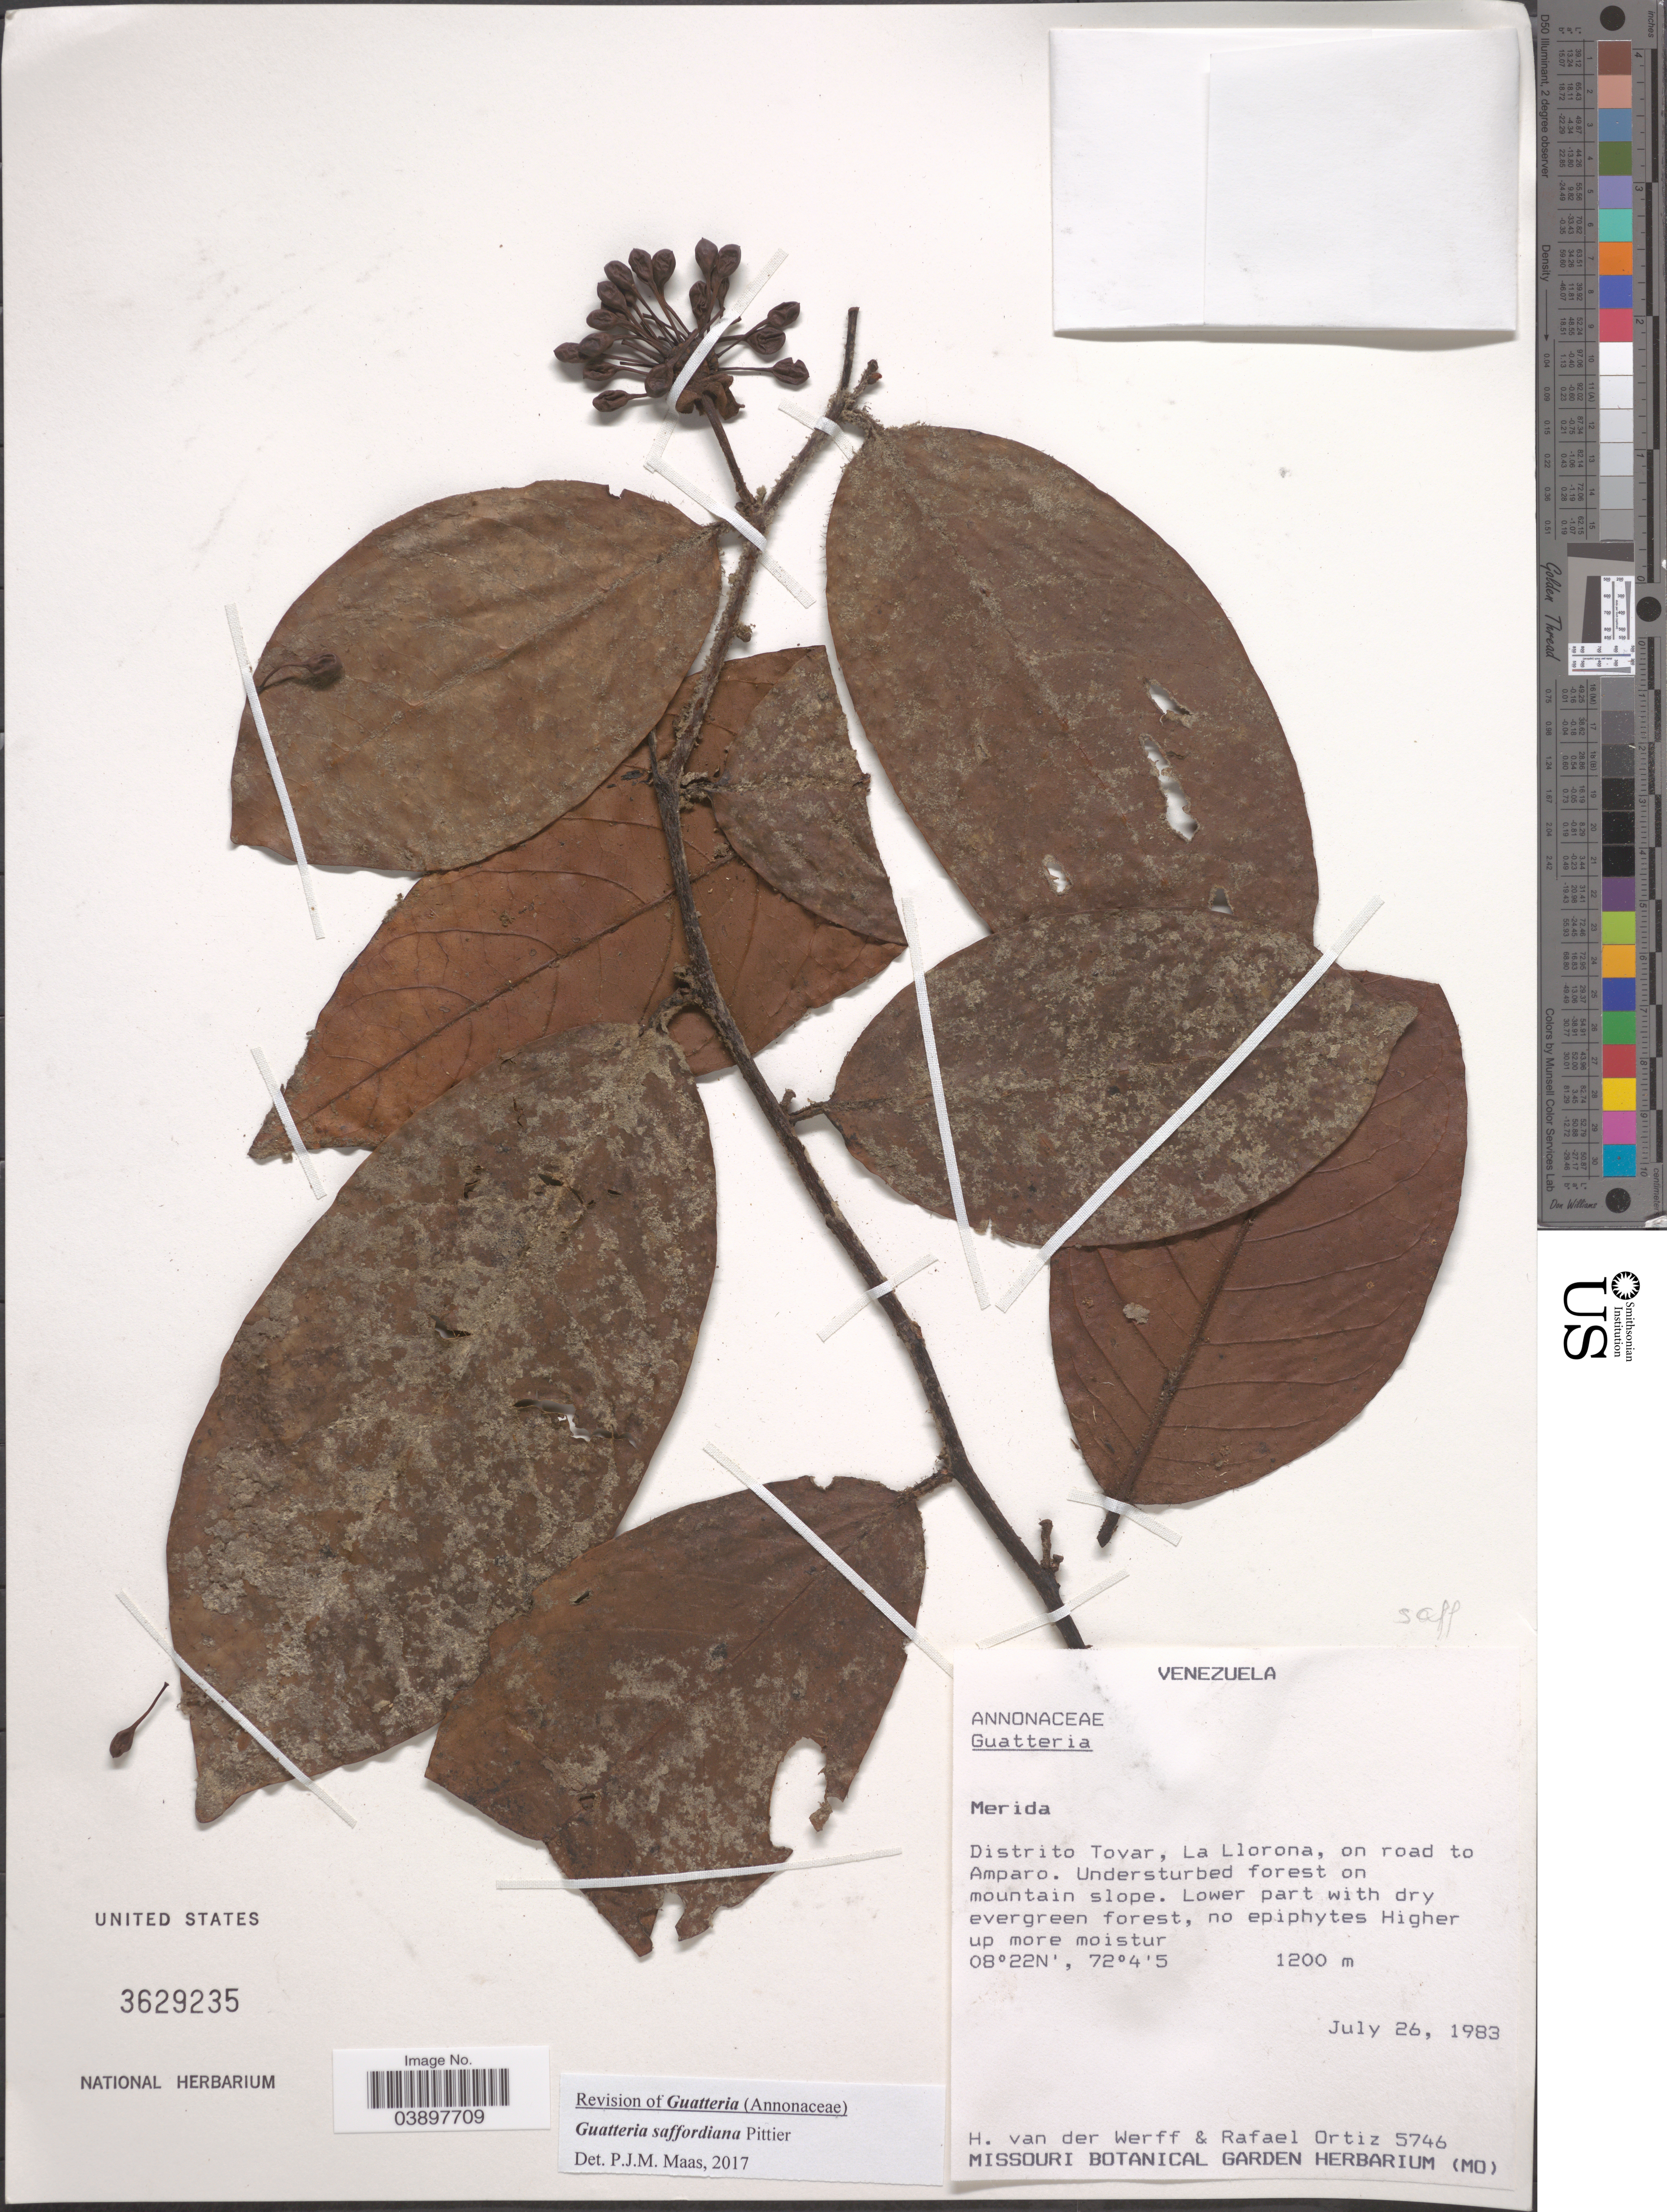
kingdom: Plantae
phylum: Tracheophyta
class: Magnoliopsida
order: Magnoliales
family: Annonaceae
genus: Guatteria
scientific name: Guatteria saffordiana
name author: Pittier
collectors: H. van der Werff & R. Ortiz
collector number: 5746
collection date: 1983-07-26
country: Venezuela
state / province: Merida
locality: Distrito Tovar, La llorona, on road to Amparo.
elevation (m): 1200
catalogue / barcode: US 3629235